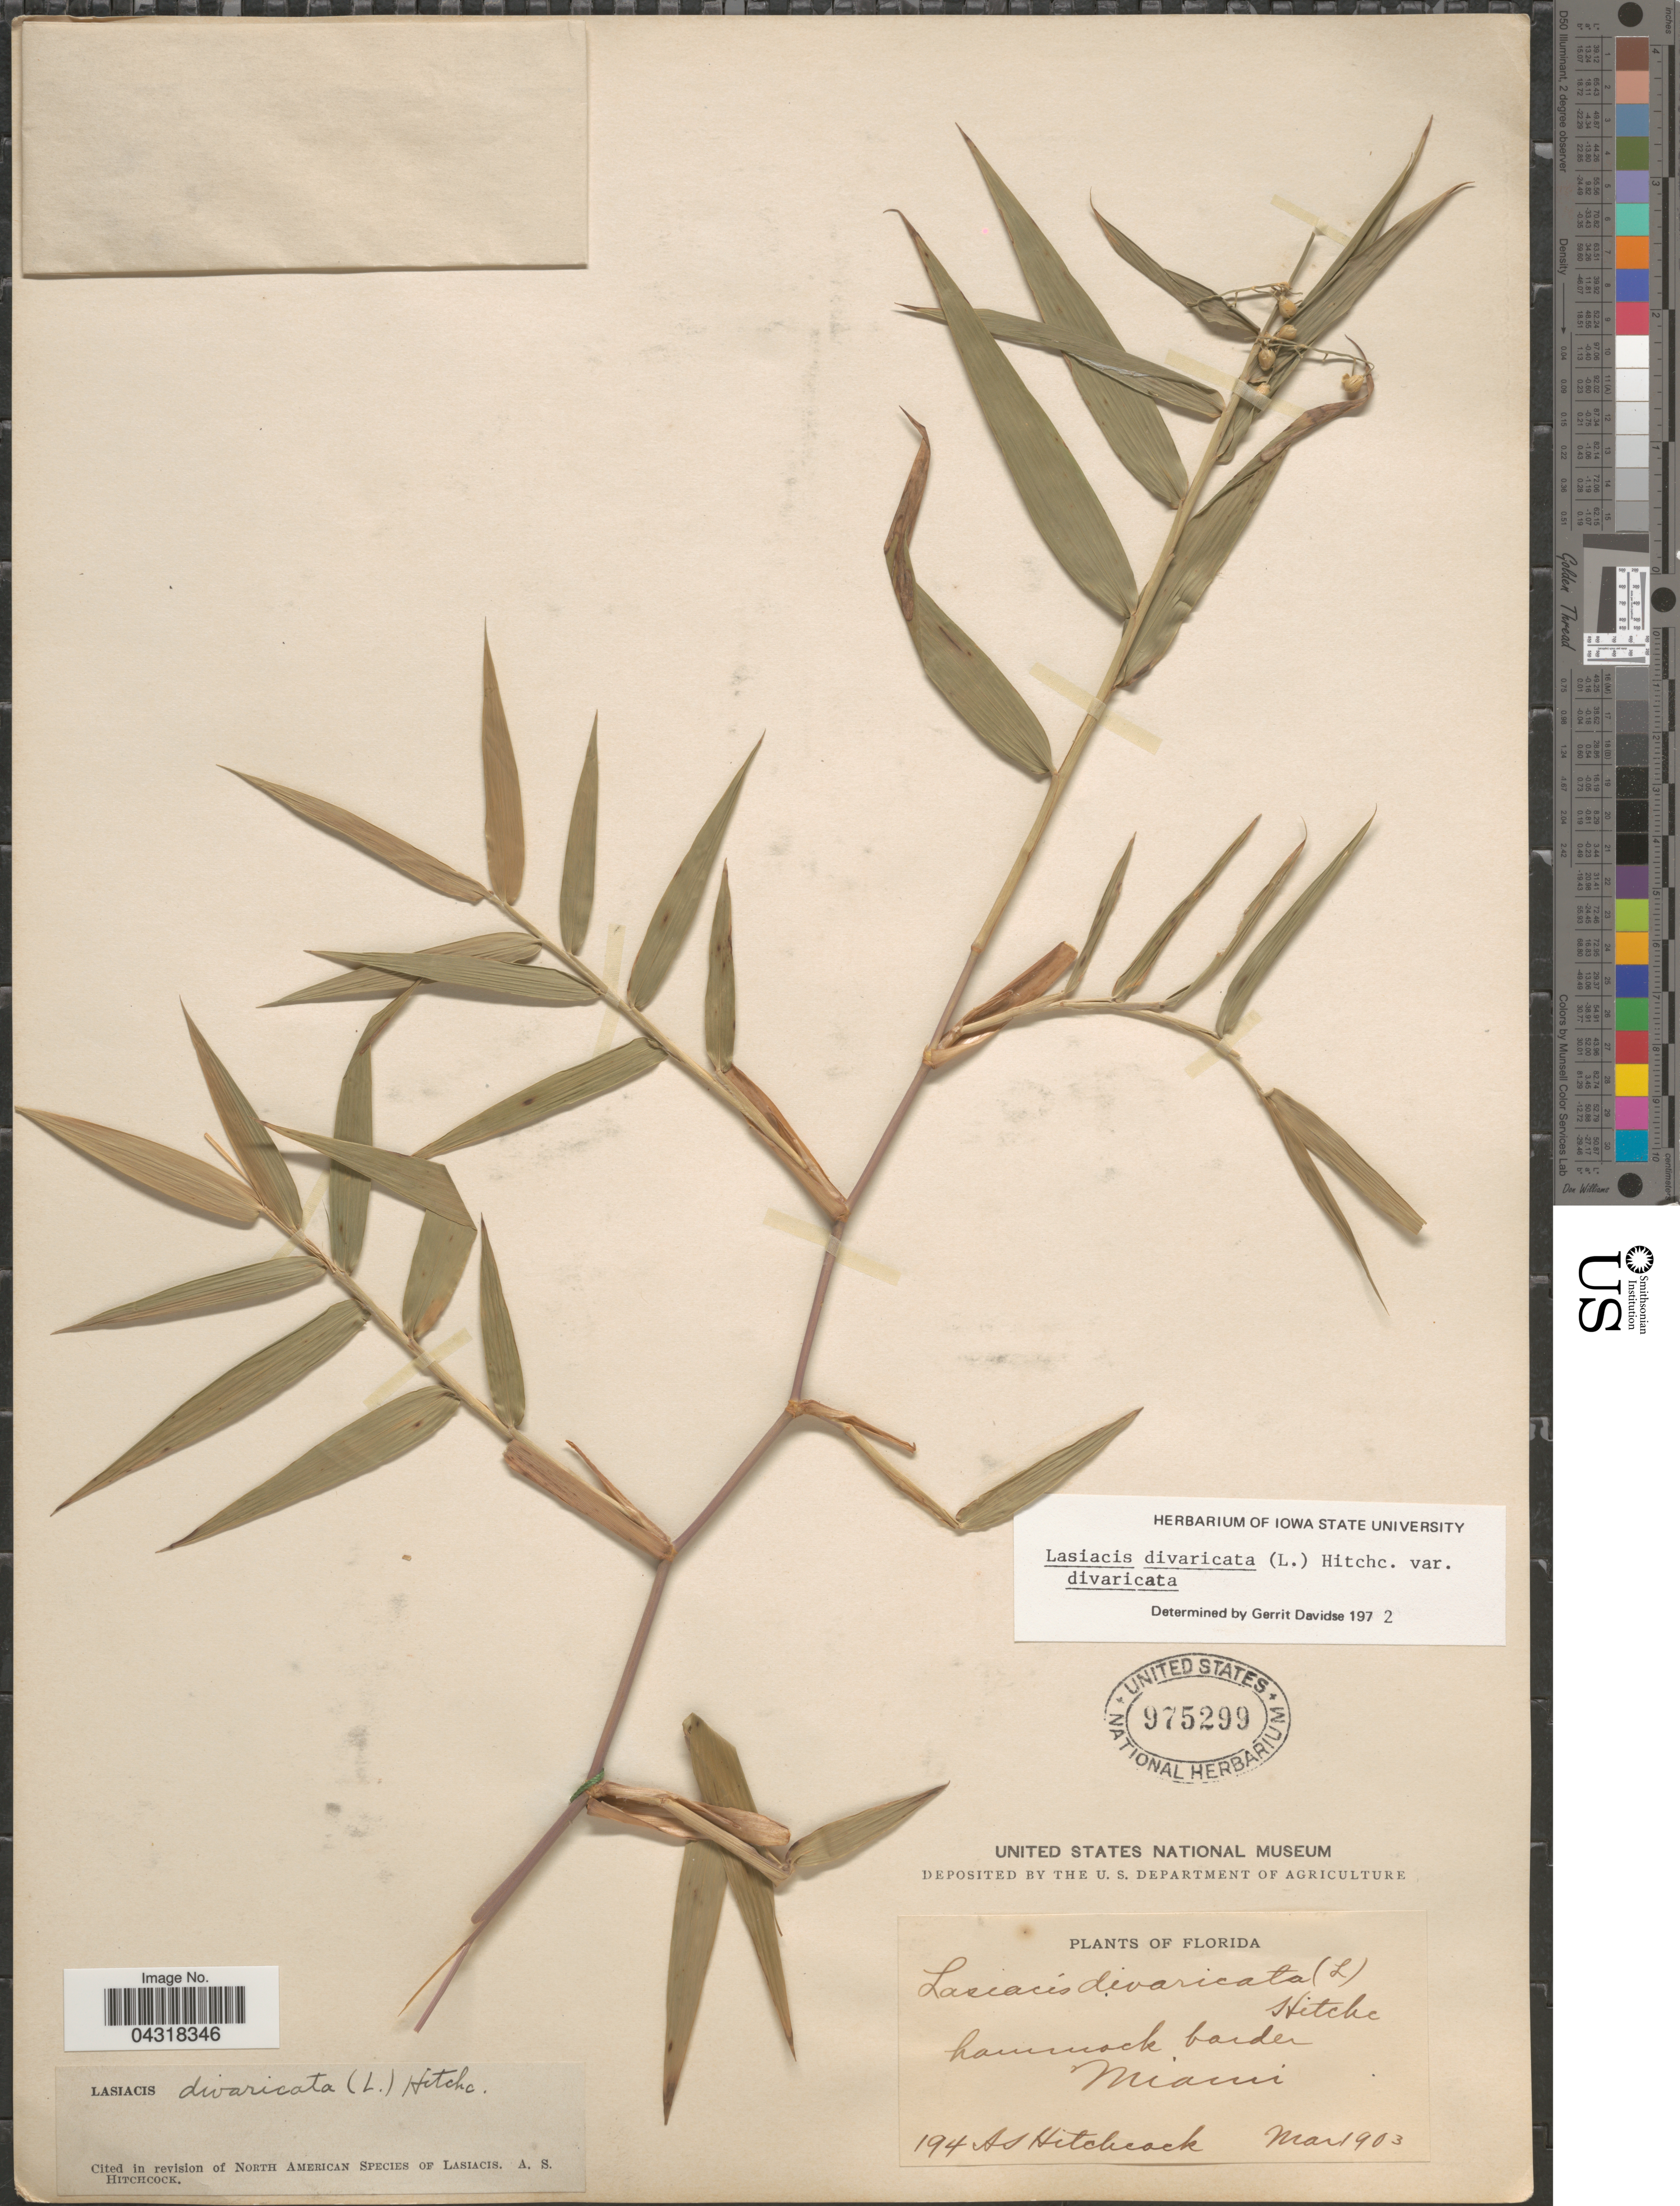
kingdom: Plantae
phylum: Tracheophyta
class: Liliopsida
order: Poales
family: Poaceae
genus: Lasiacis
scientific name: Lasiacis divaricata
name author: (L.) Hitchc.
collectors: A. S. Hitchcock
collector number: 194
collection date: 1903-03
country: United States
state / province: Florida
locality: Hammock border. Miami.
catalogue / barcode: US 975299